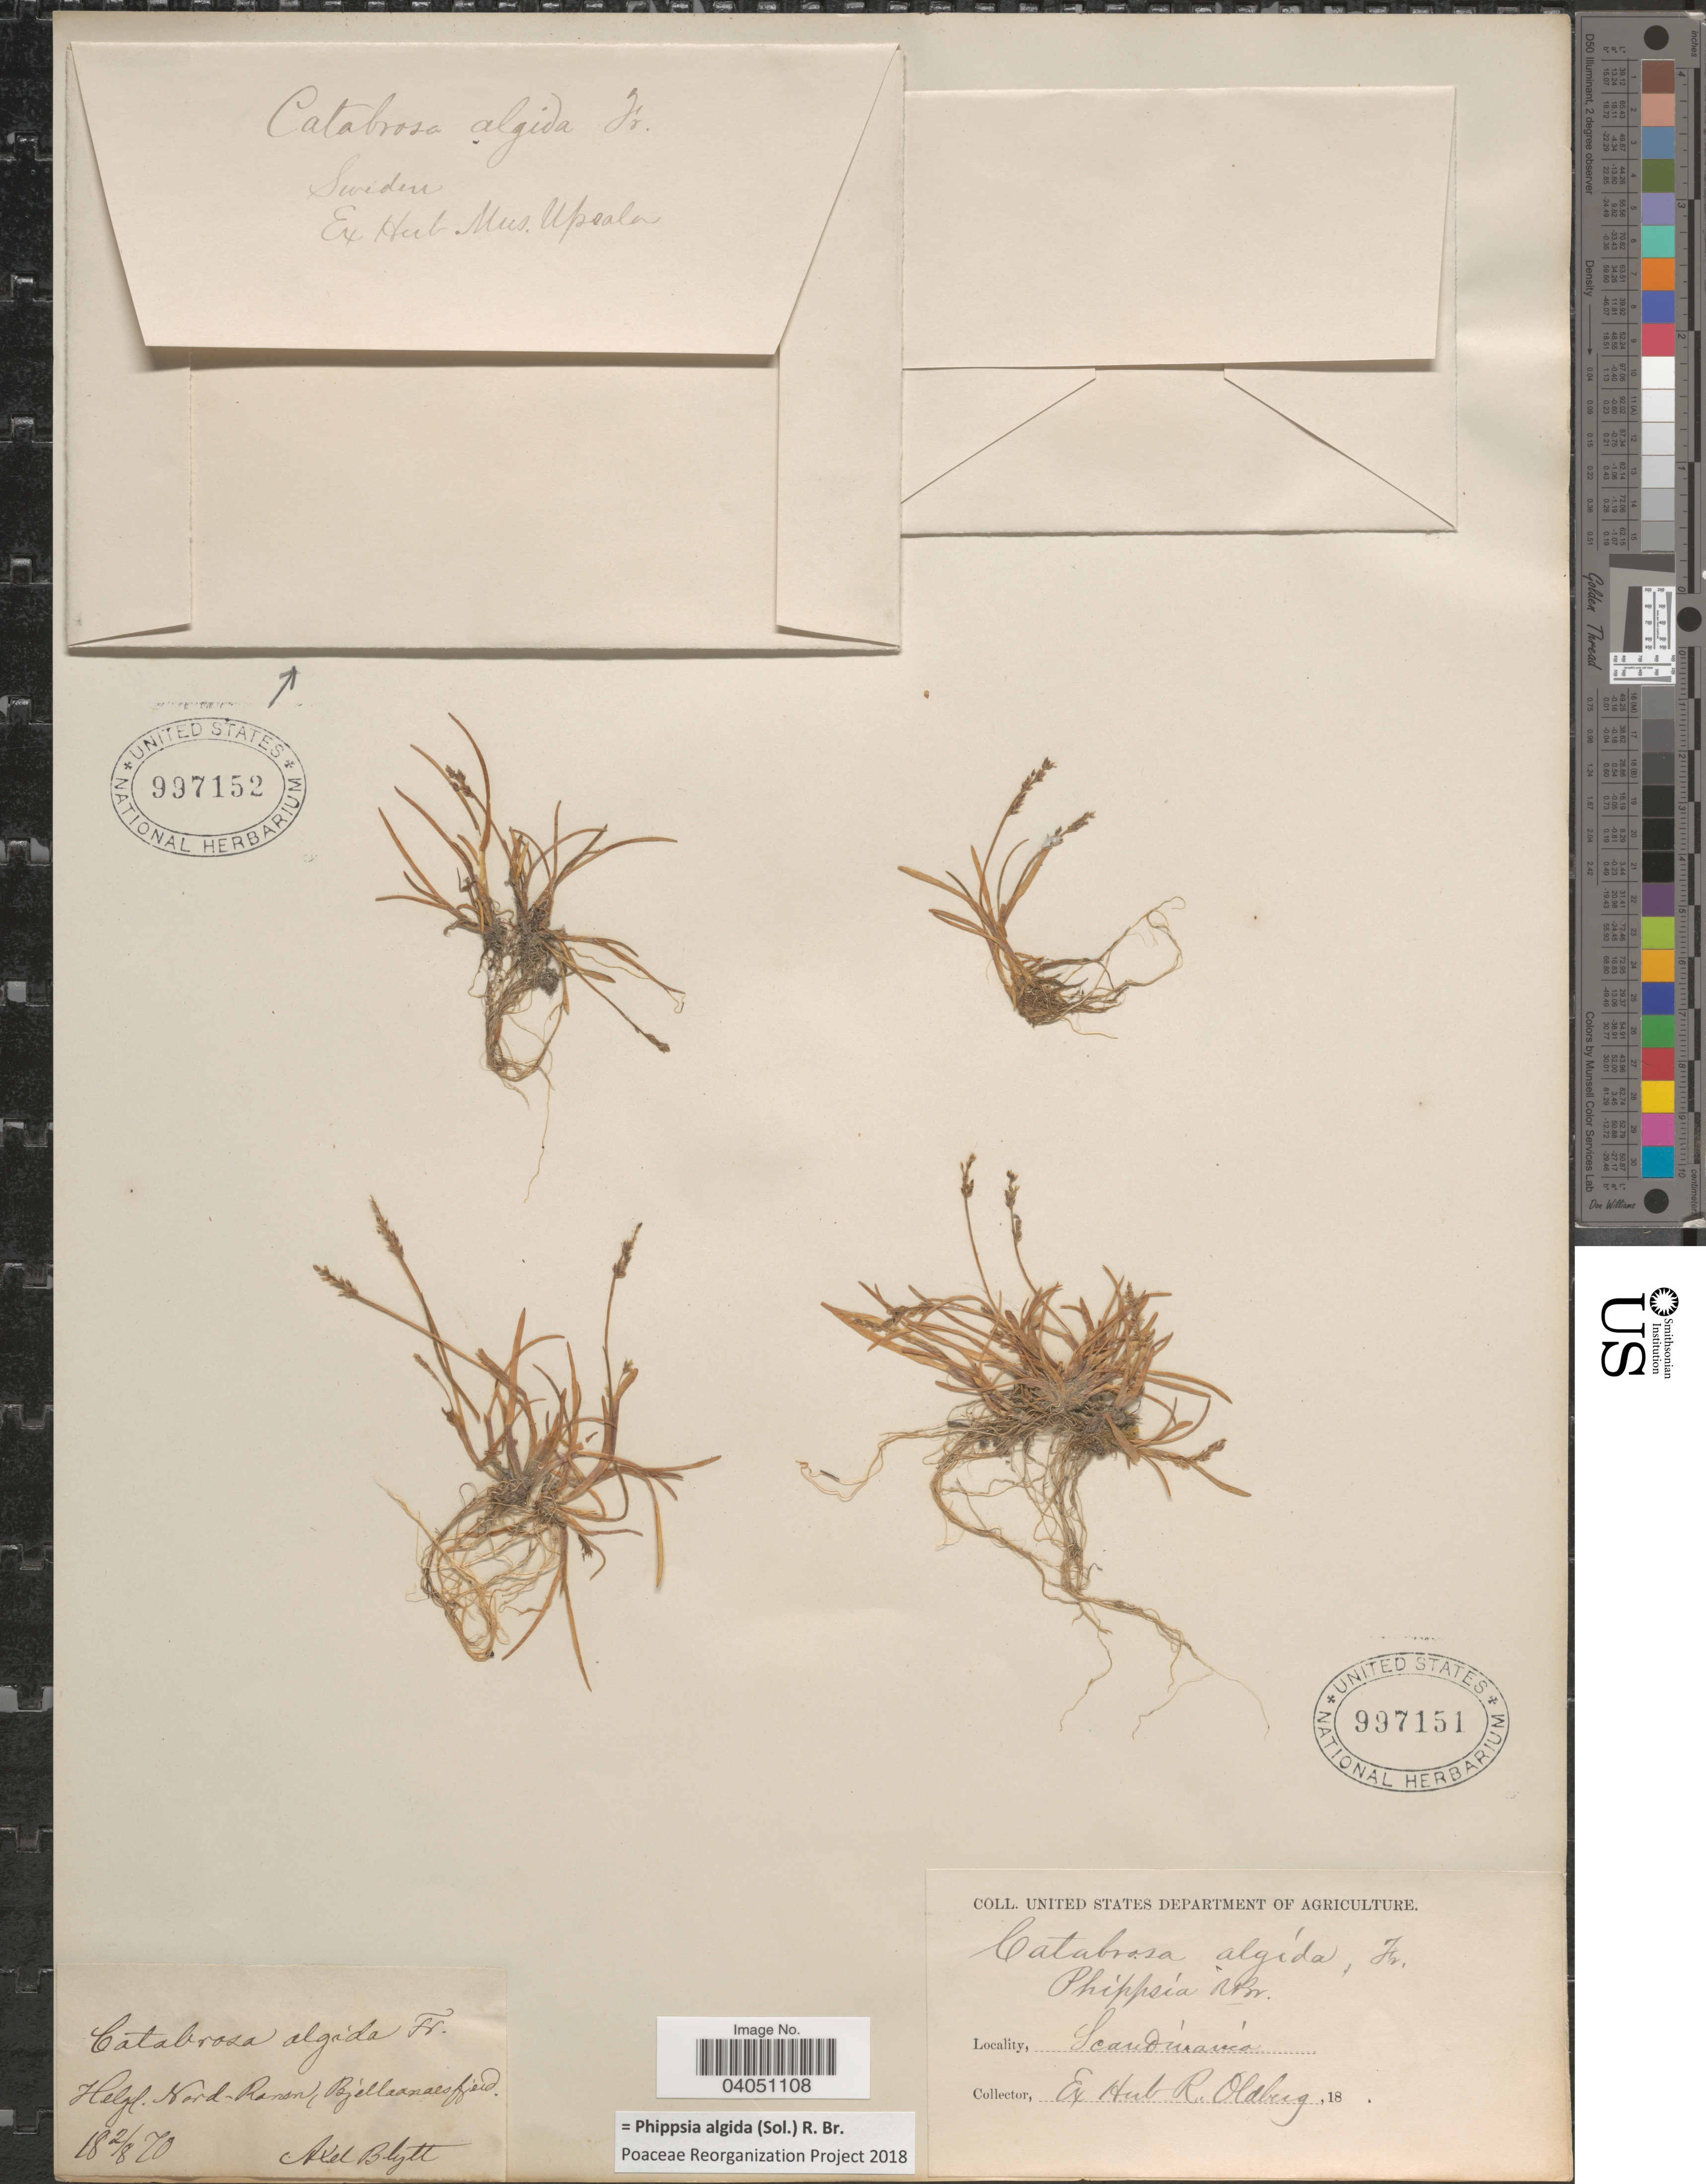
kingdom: Plantae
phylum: Tracheophyta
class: Liliopsida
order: Poales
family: Poaceae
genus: Phippsia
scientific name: Phippsia algida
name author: (Sol.) R. Br.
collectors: A. Blytt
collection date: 1870-08-02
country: Sweden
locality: Helgel. Nord-Ranen, Bjellaanalsfjeld. Scandinavia.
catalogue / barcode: US 997151-2